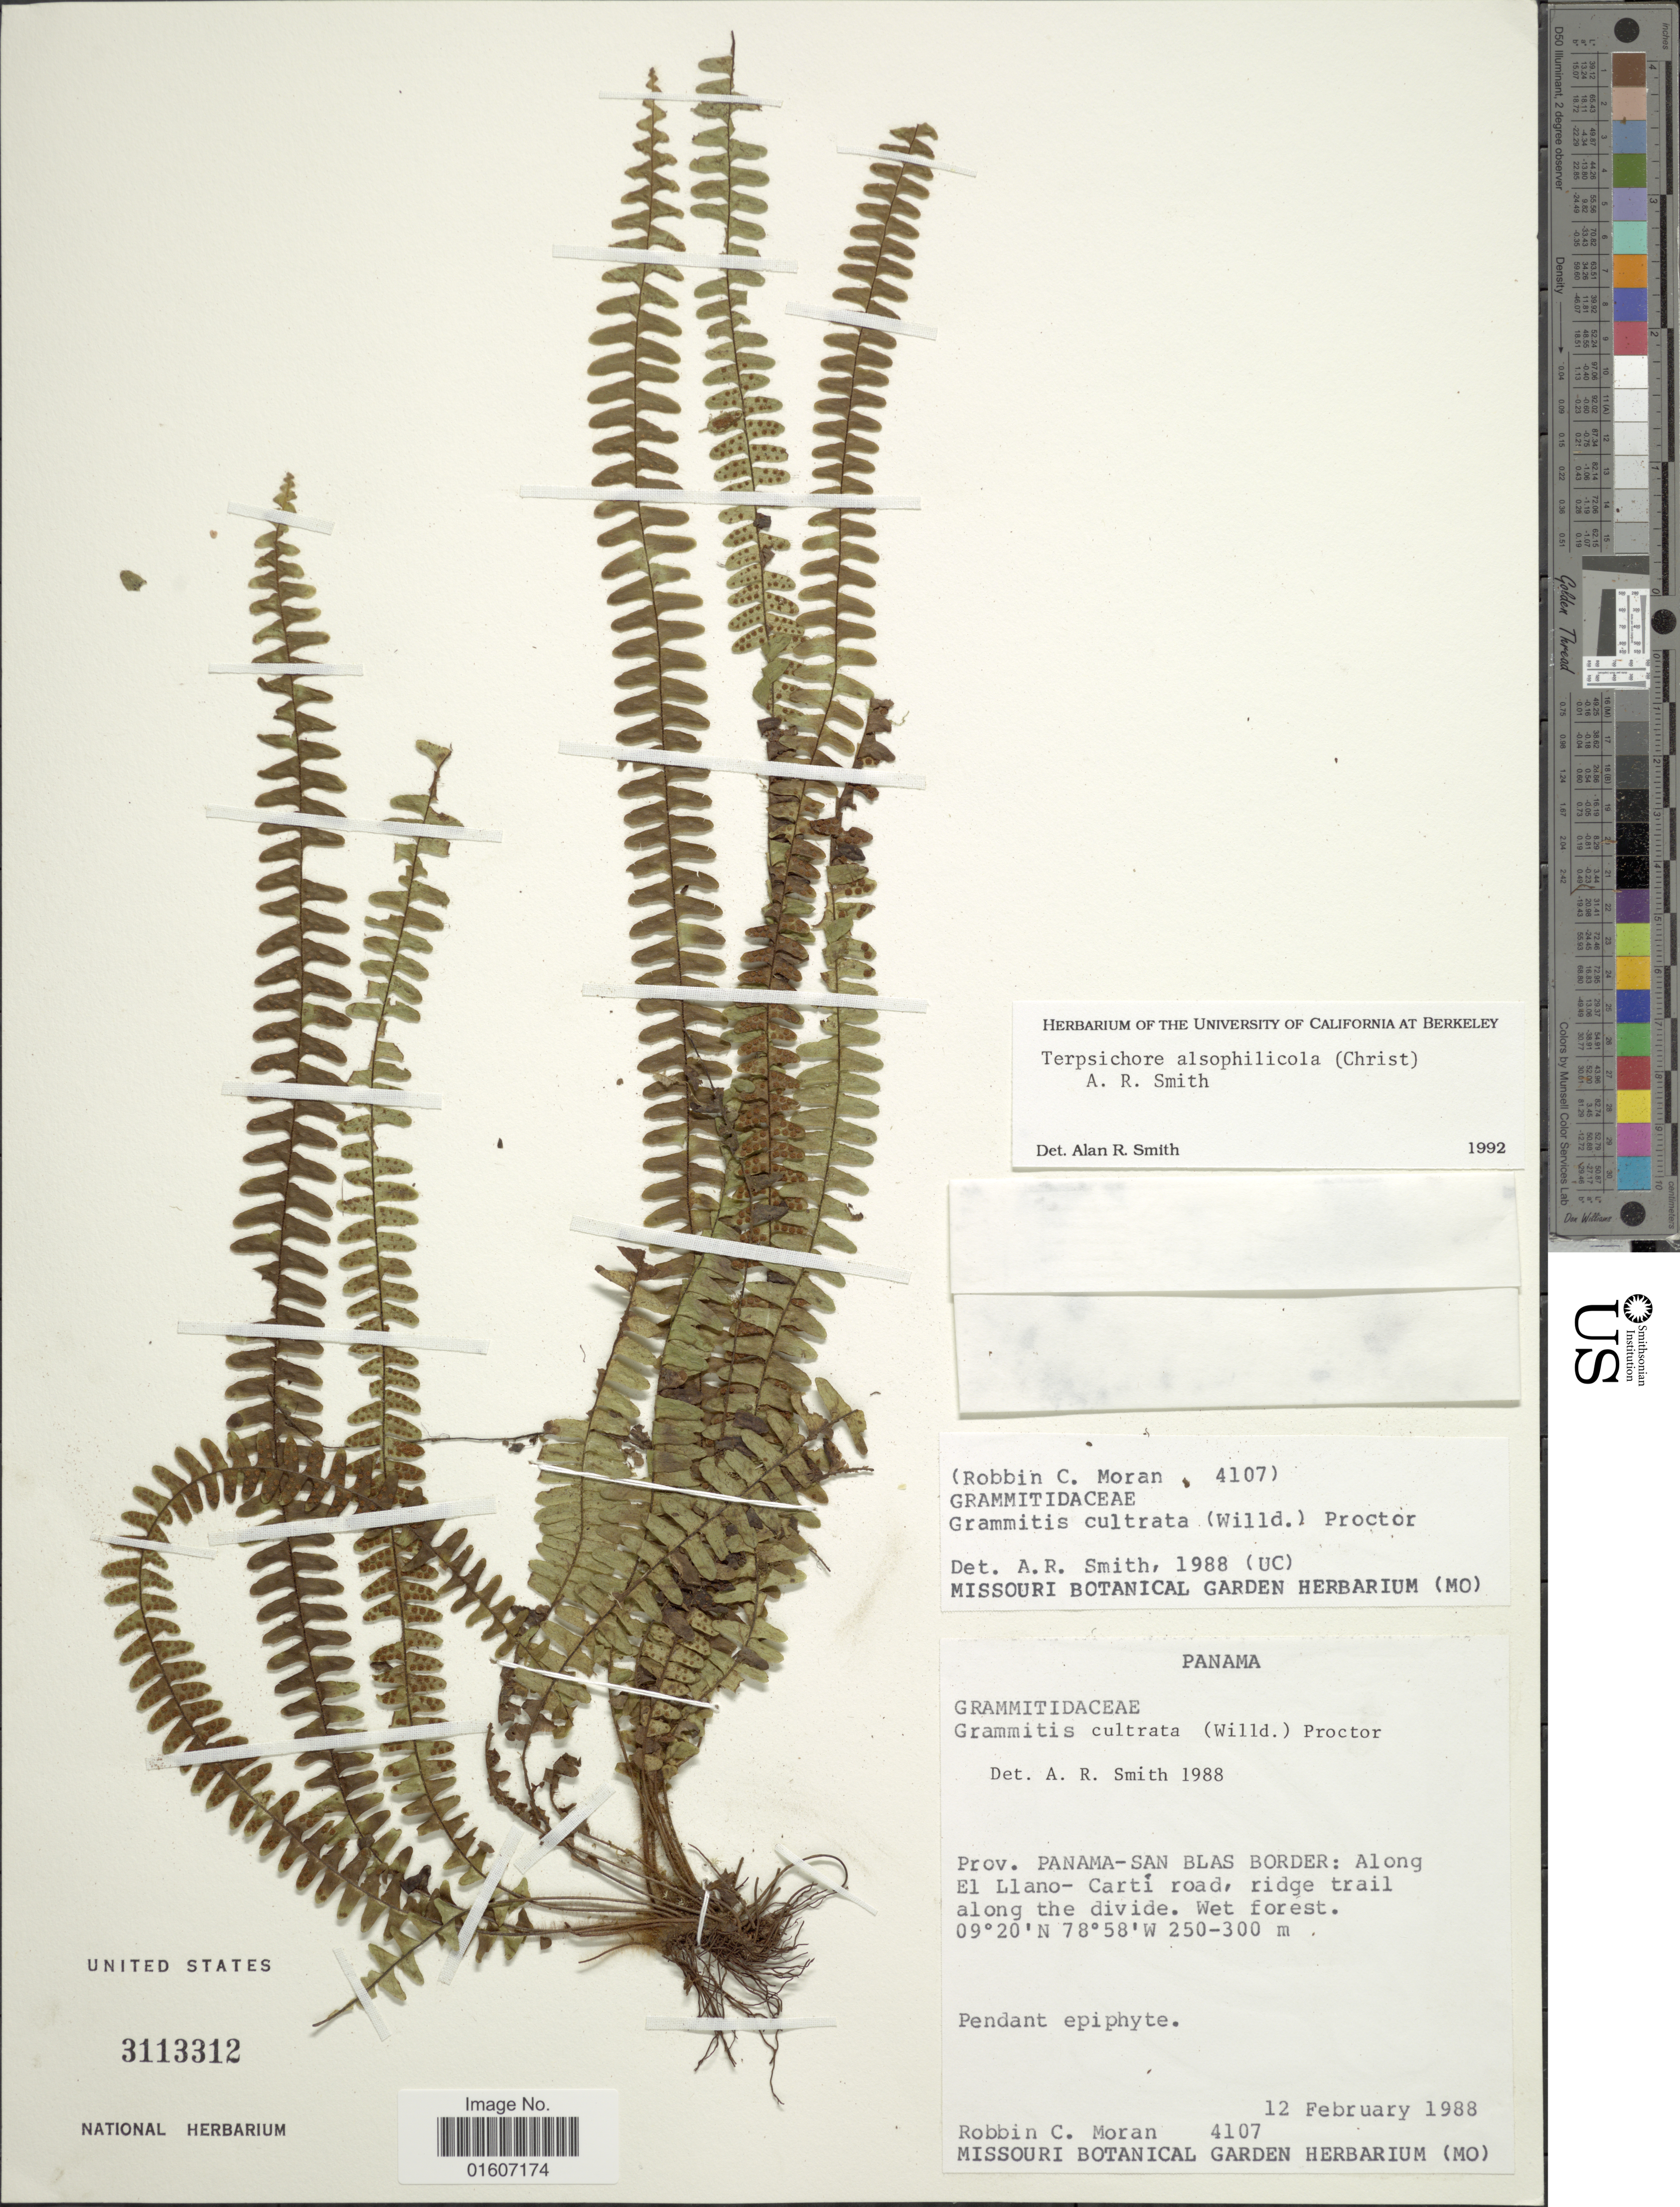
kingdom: Plantae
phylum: Tracheophyta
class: Polypodiopsida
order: Polypodiales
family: Polypodiaceae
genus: Terpsichore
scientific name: Terpsichore alsophilicola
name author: (Christ) A.R. Sm.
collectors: R. C. Moran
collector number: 4107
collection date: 1988-02-12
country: Panama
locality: Prov. Panama-San Blas Border: along El Llano- Cartí road, ridge trail along the divide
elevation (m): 250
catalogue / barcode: US 3113312